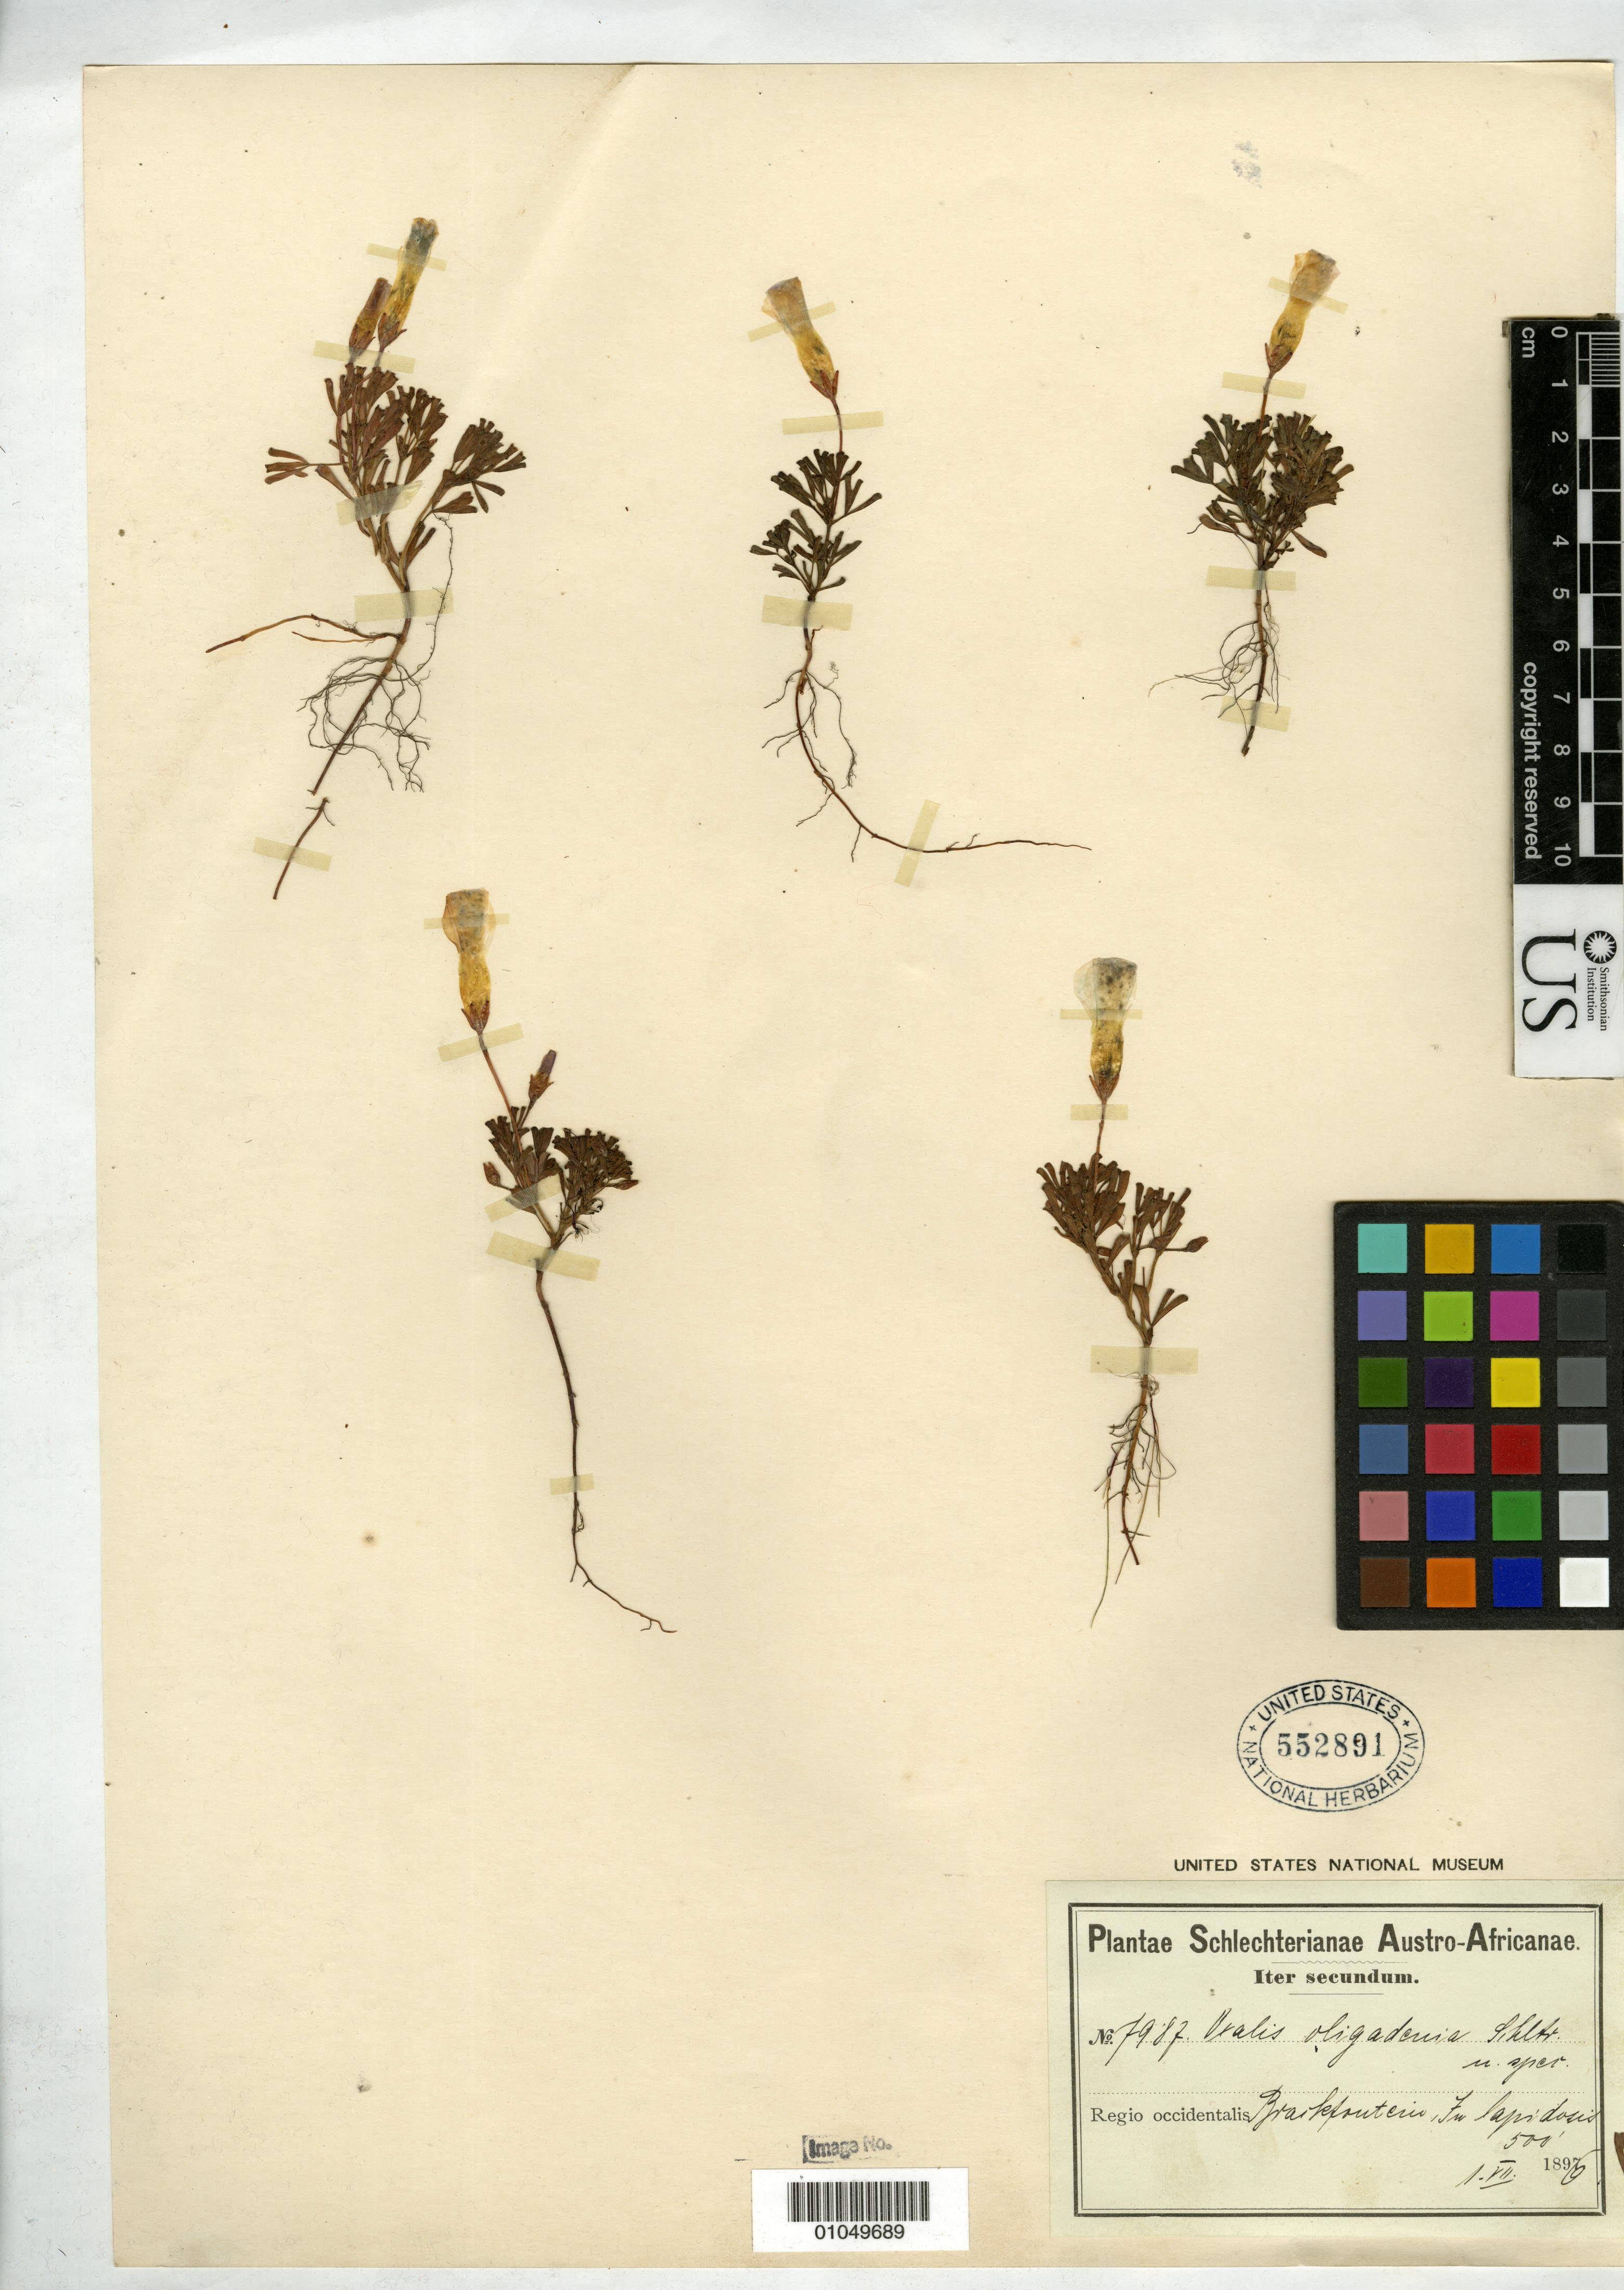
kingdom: Plantae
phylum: Tracheophyta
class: Magnoliopsida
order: Oxalidales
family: Oxalidaceae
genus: Oxalis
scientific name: Oxalis oligadenia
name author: Schltr. ex R. Knuth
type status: Isotype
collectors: F. R. R. Schlechter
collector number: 7987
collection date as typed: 01 Jul 1896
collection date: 1896-07-01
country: South Africa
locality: Regio occidentalis, Brackfontein.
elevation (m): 152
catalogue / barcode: US 552891